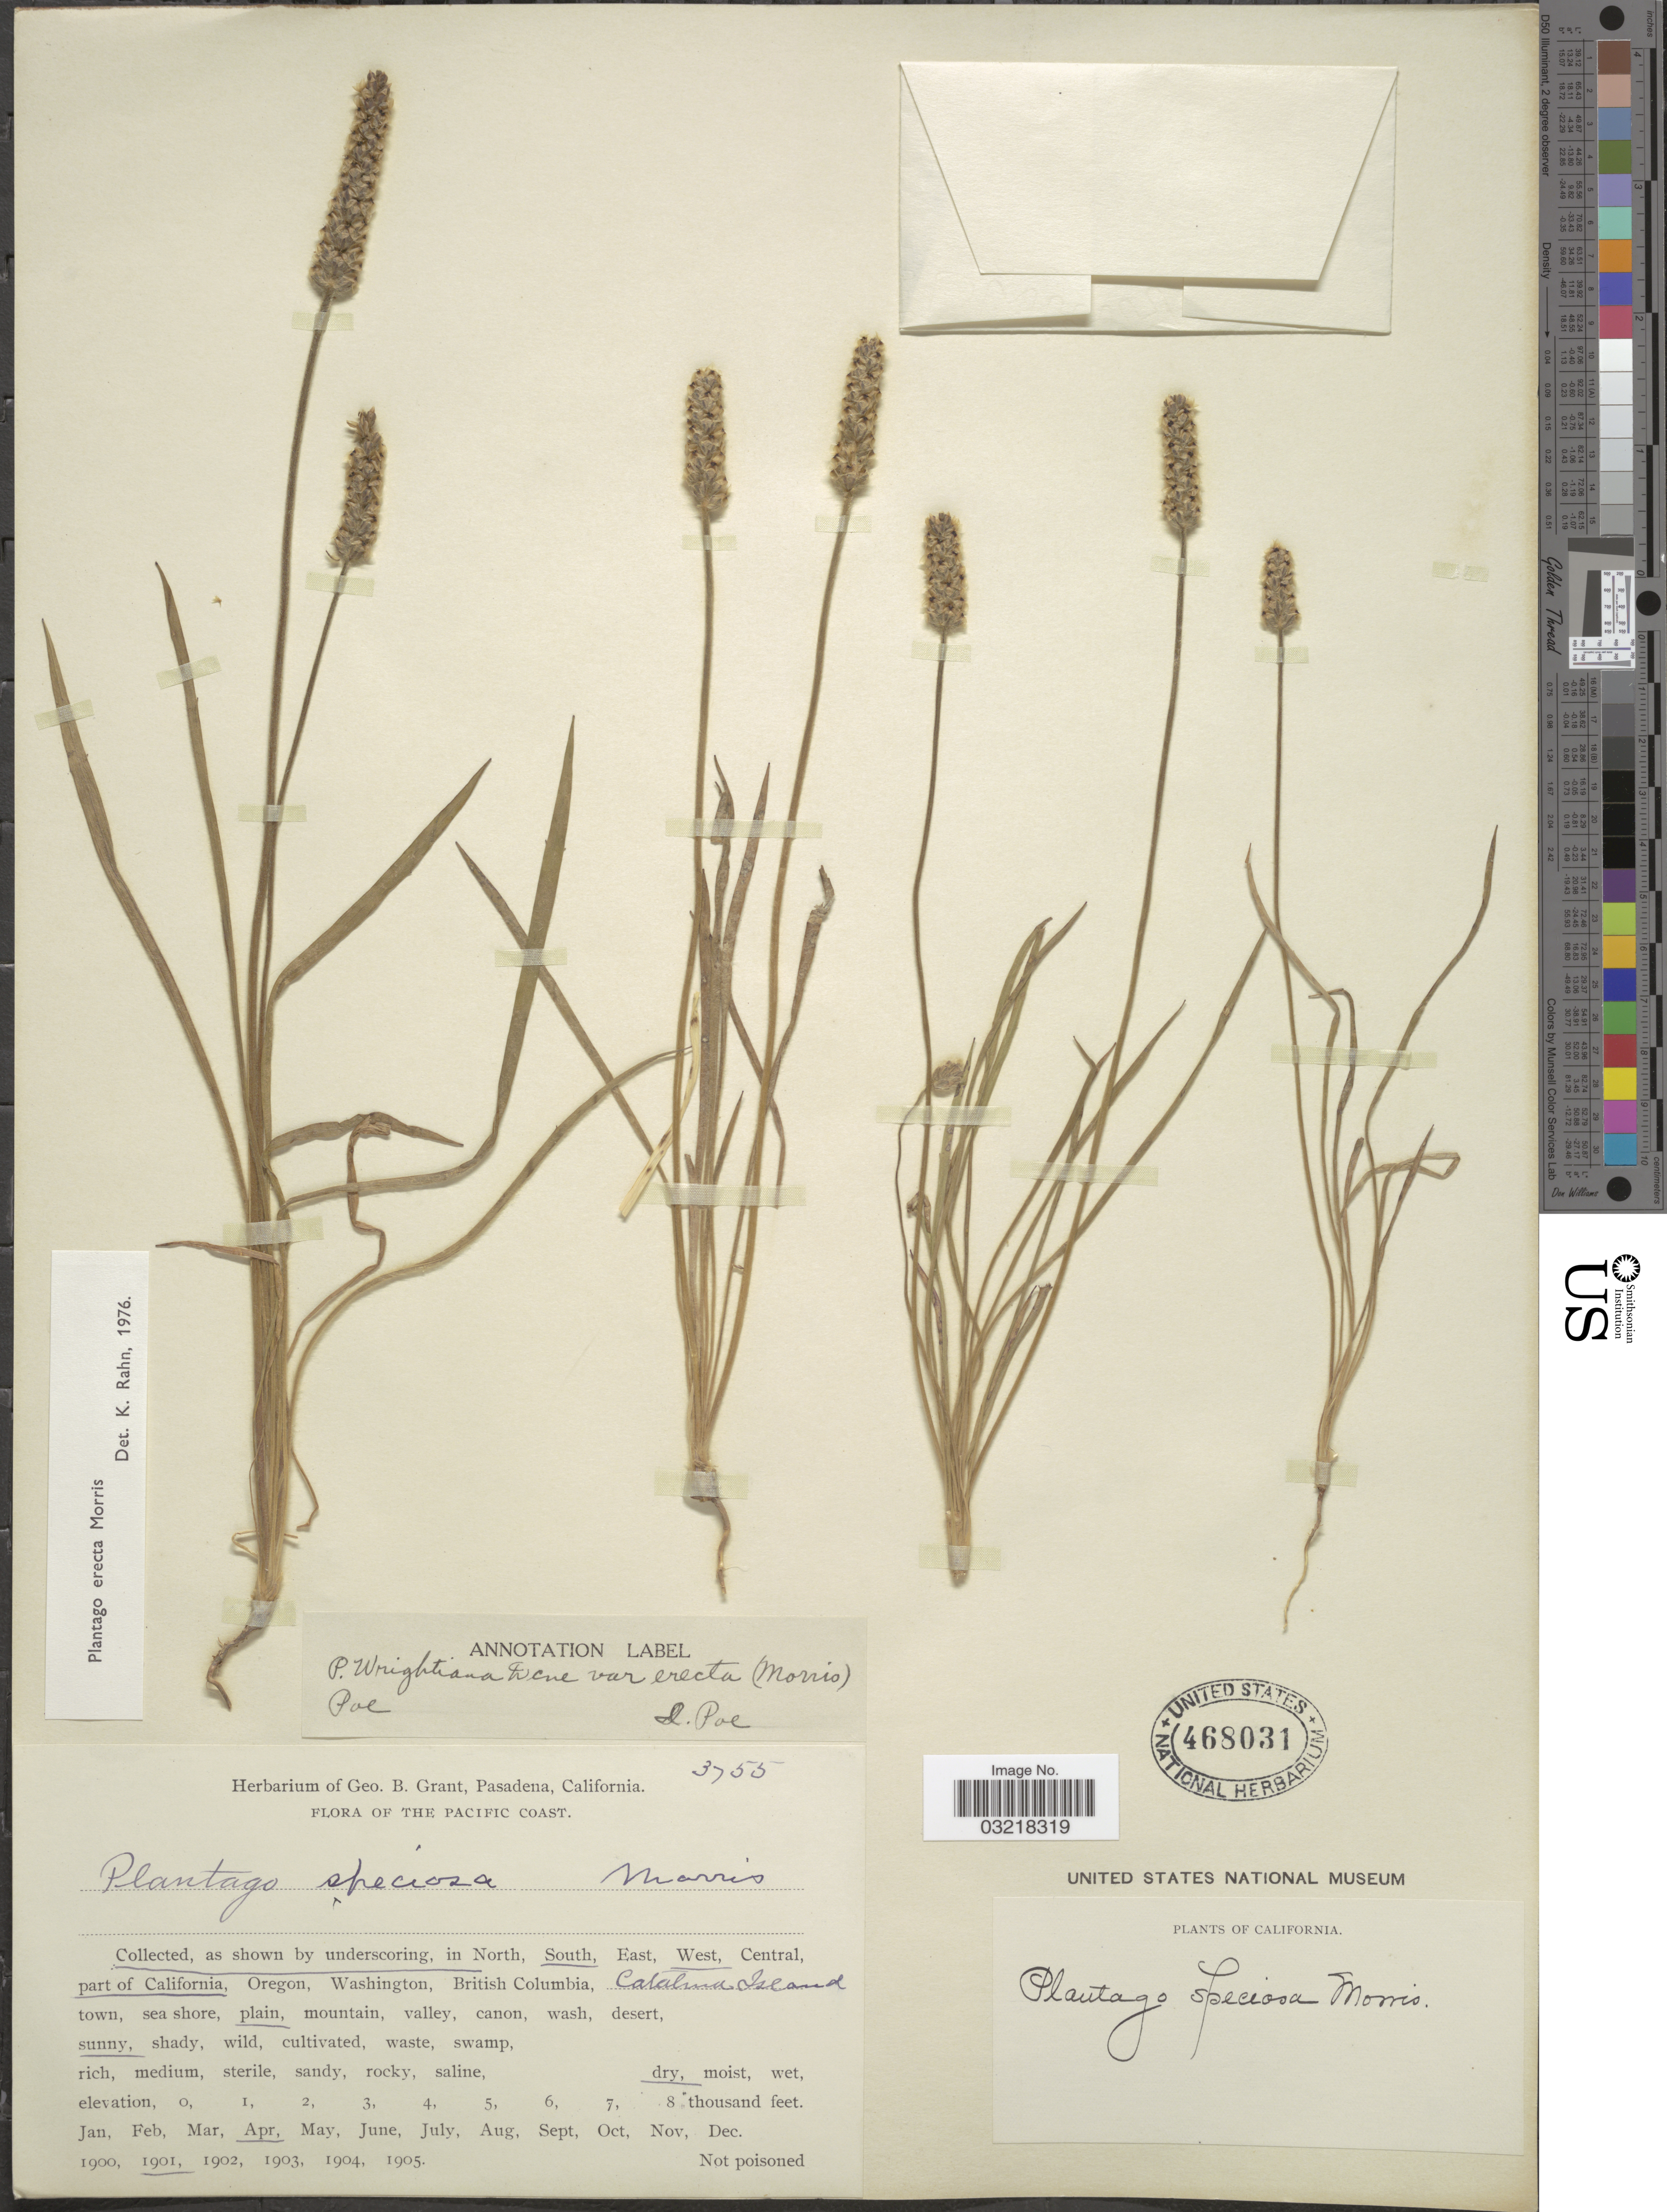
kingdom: Plantae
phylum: Tracheophyta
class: Magnoliopsida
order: Lamiales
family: Plantaginaceae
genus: Plantago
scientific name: Plantago erecta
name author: Morris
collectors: ex herb. Geo. B. Grant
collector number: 3755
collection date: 1901-04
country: United States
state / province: California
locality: The Pacific Coast. South, West, part of California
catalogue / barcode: US 468031